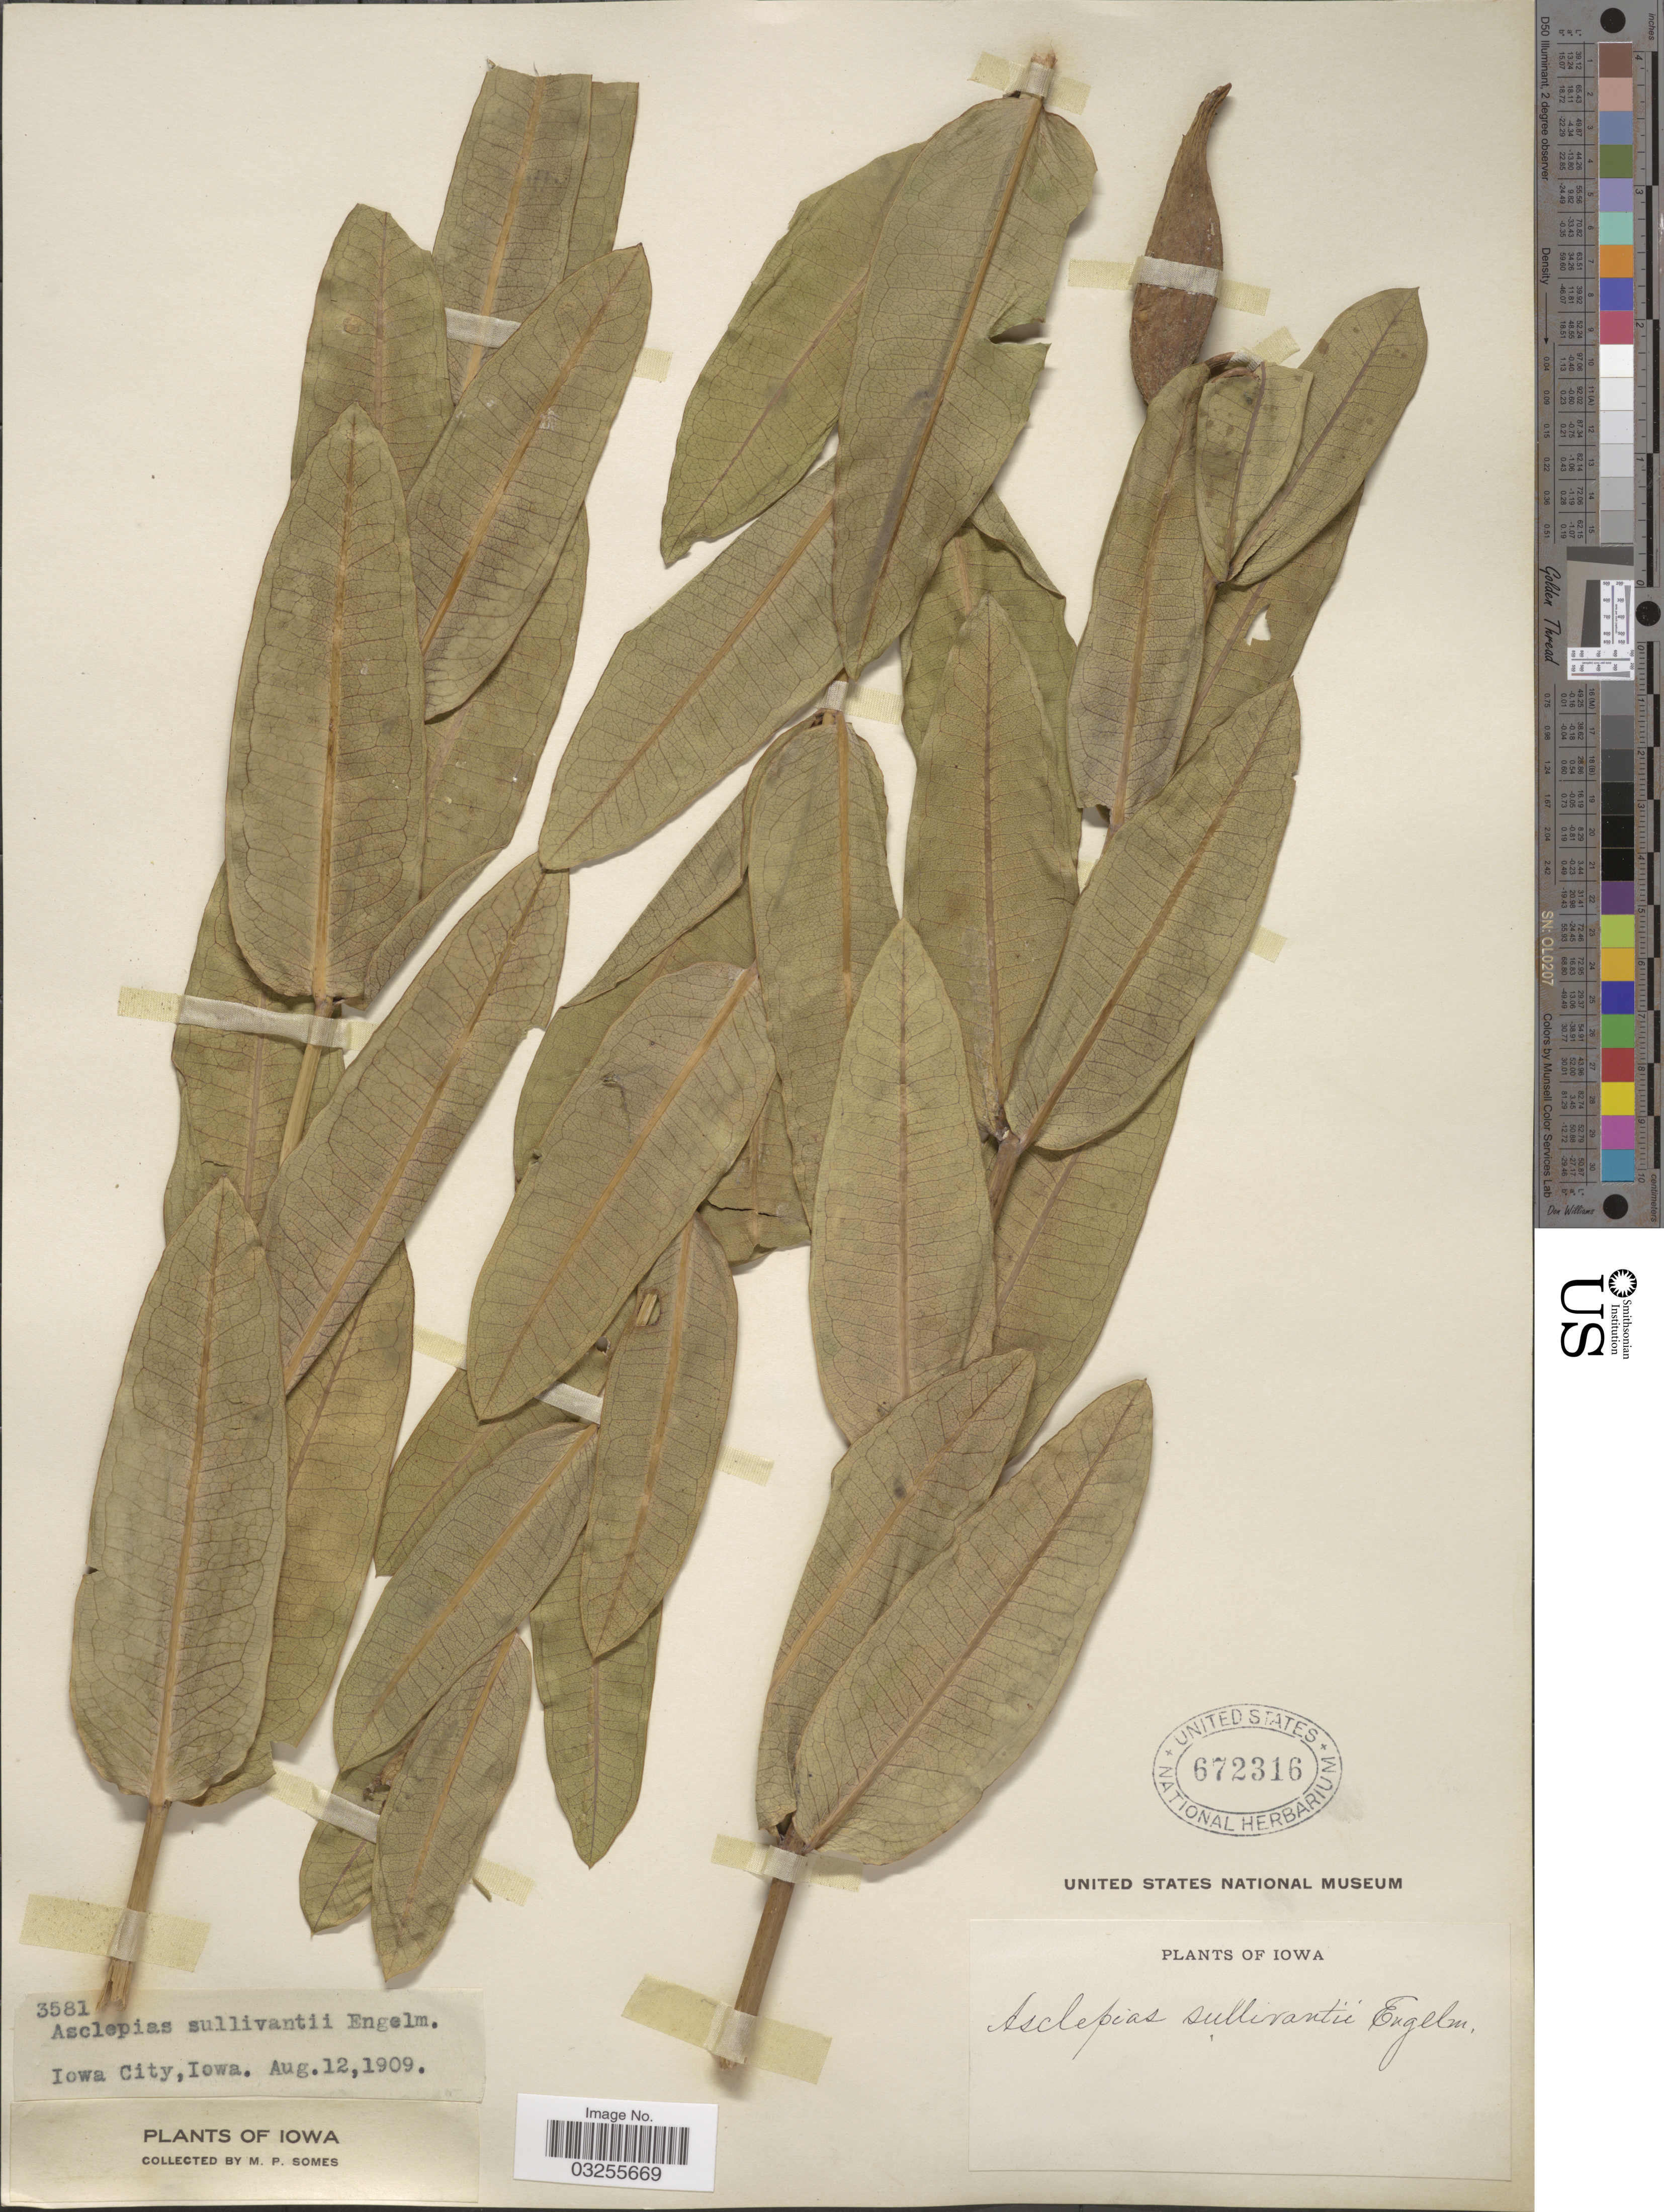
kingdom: Plantae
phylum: Tracheophyta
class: Magnoliopsida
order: Gentianales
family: Apocynaceae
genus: Asclepias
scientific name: Asclepias sullivantii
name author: Engelm. ex A. Gray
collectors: M. Somes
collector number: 3581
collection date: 1909-08-12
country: United States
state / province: Iowa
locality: Iowa City.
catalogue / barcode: US 672316